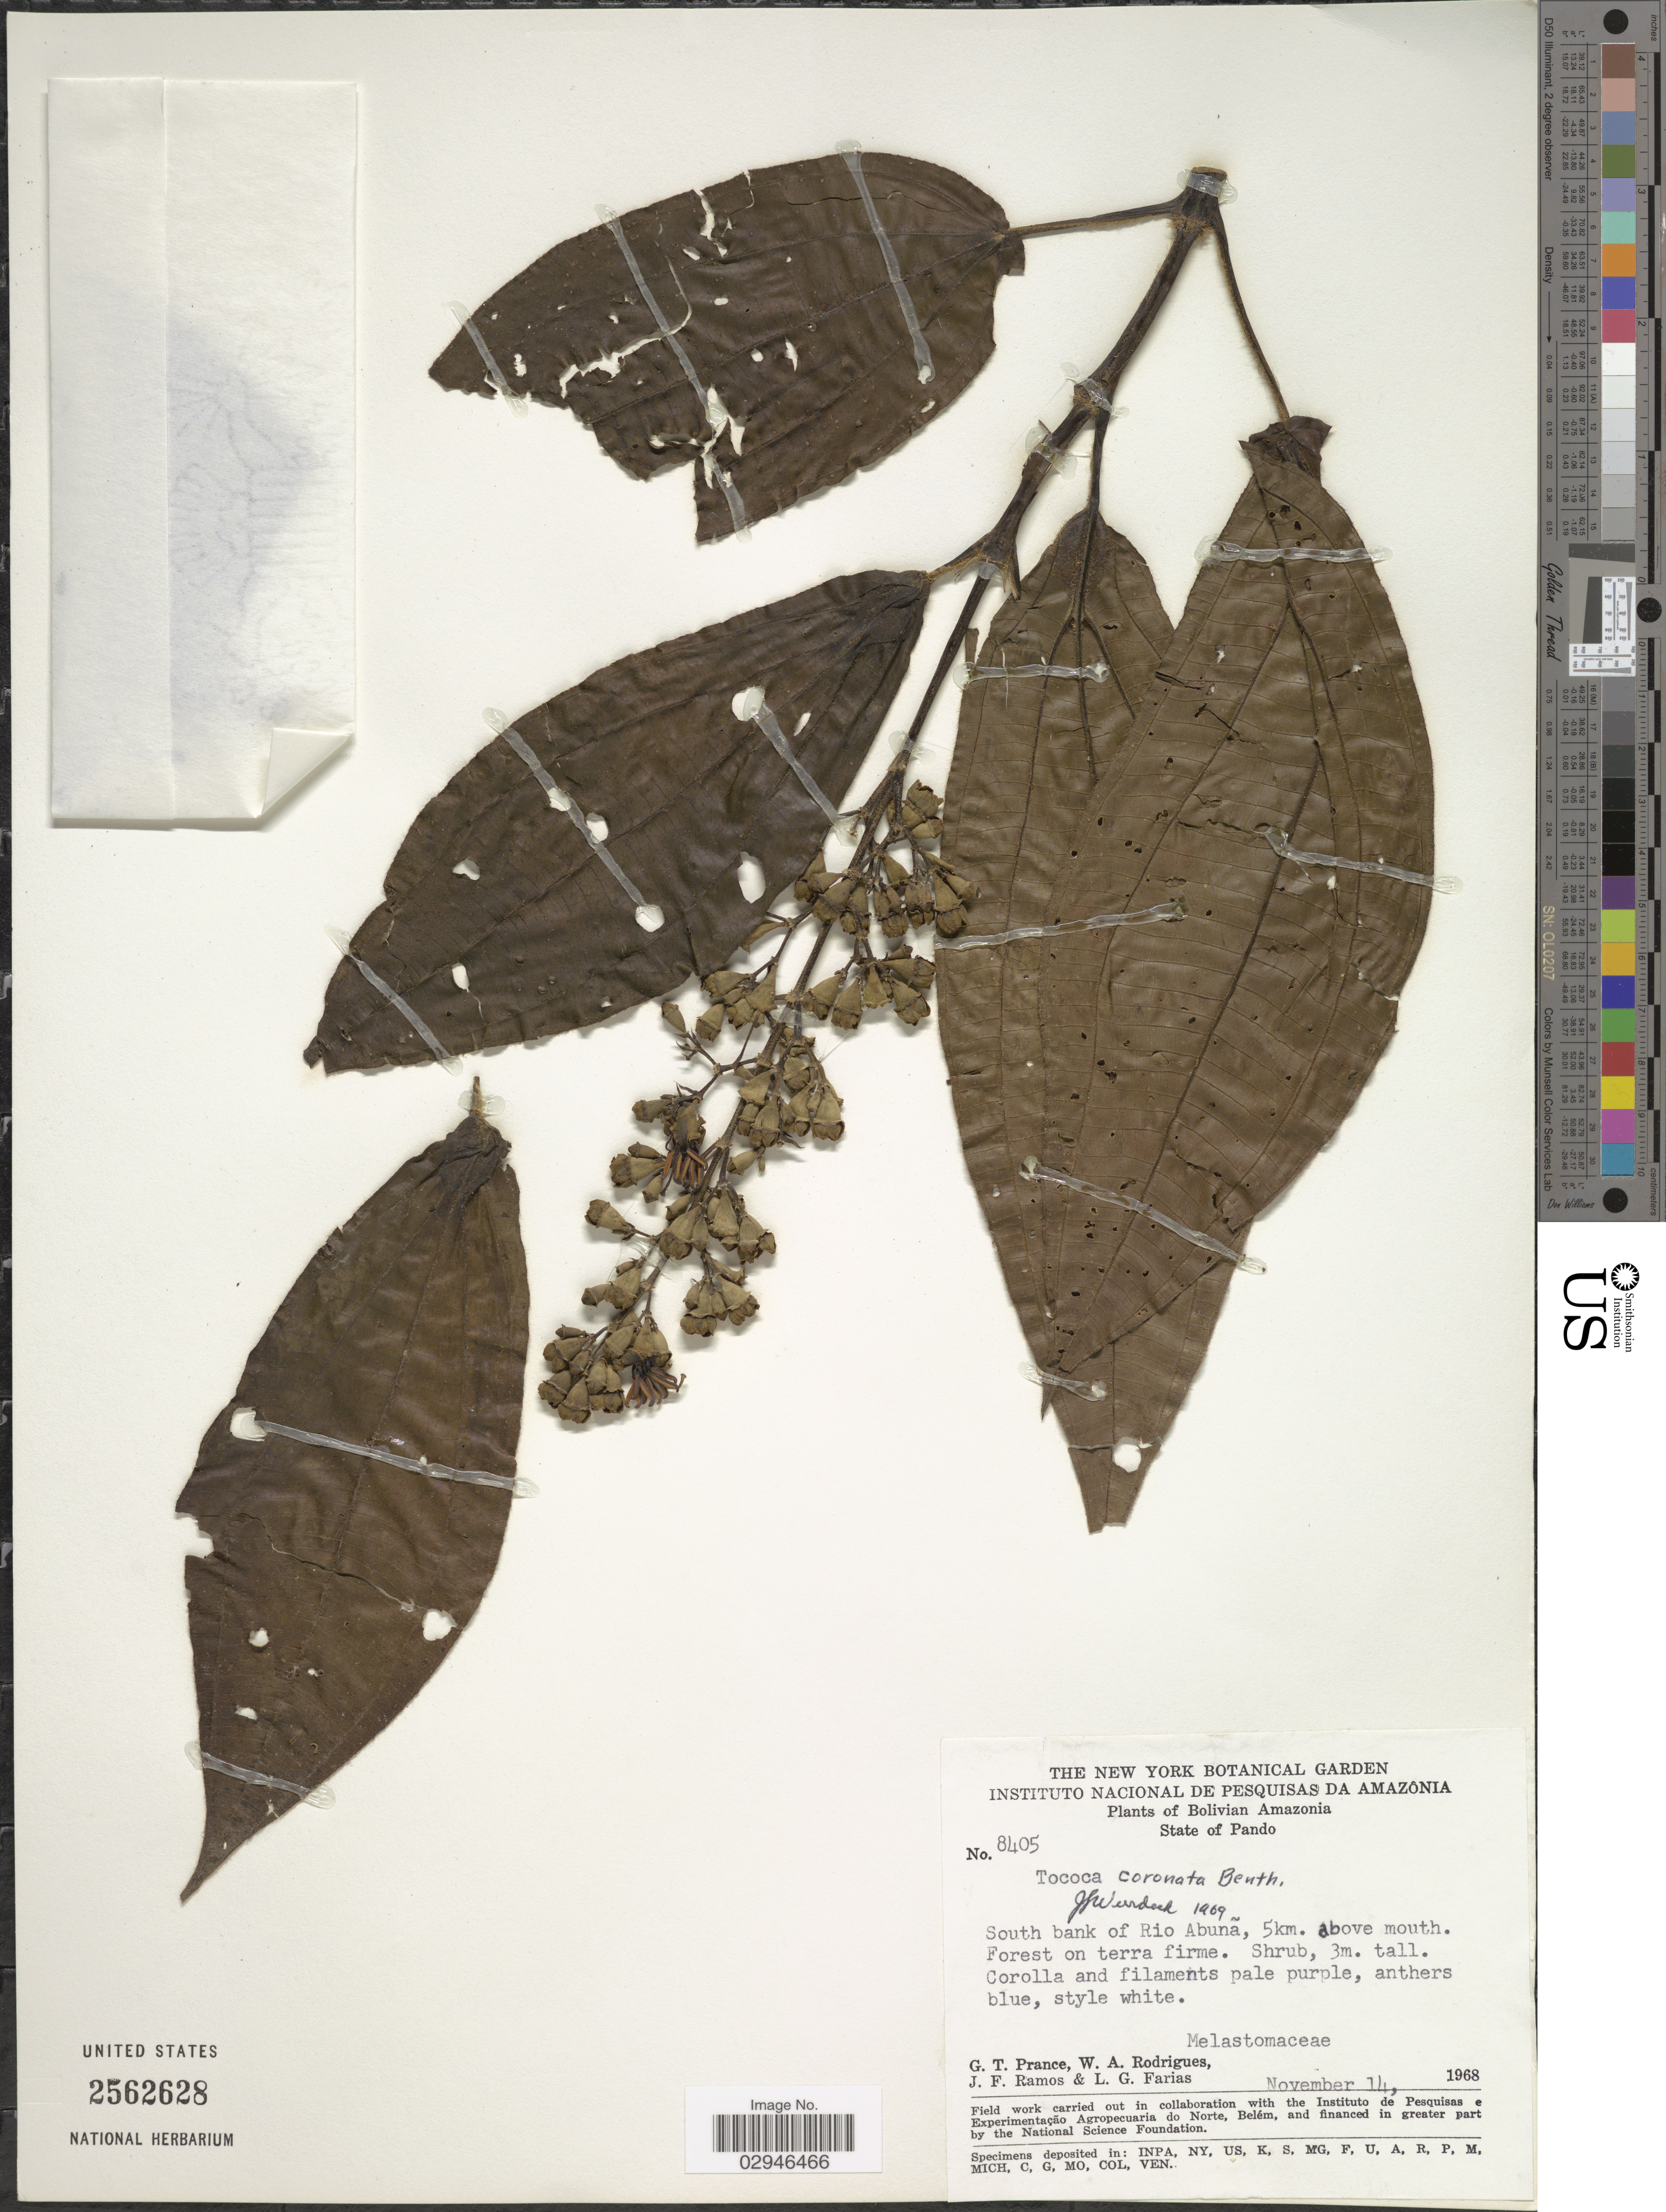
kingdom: Plantae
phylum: Tracheophyta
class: Magnoliopsida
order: Myrtales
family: Melastomataceae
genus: Tococa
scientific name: Tococa coronata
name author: Benth.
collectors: G. T. Prance, W. A. Rodrigues, J. F. Ramos & L. G. Farias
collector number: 8405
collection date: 1968-11-14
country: Bolivia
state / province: Pando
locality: Bolivian Amazonia, South bank of Rio Abuña, 5km. above mouth.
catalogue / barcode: US 2562628